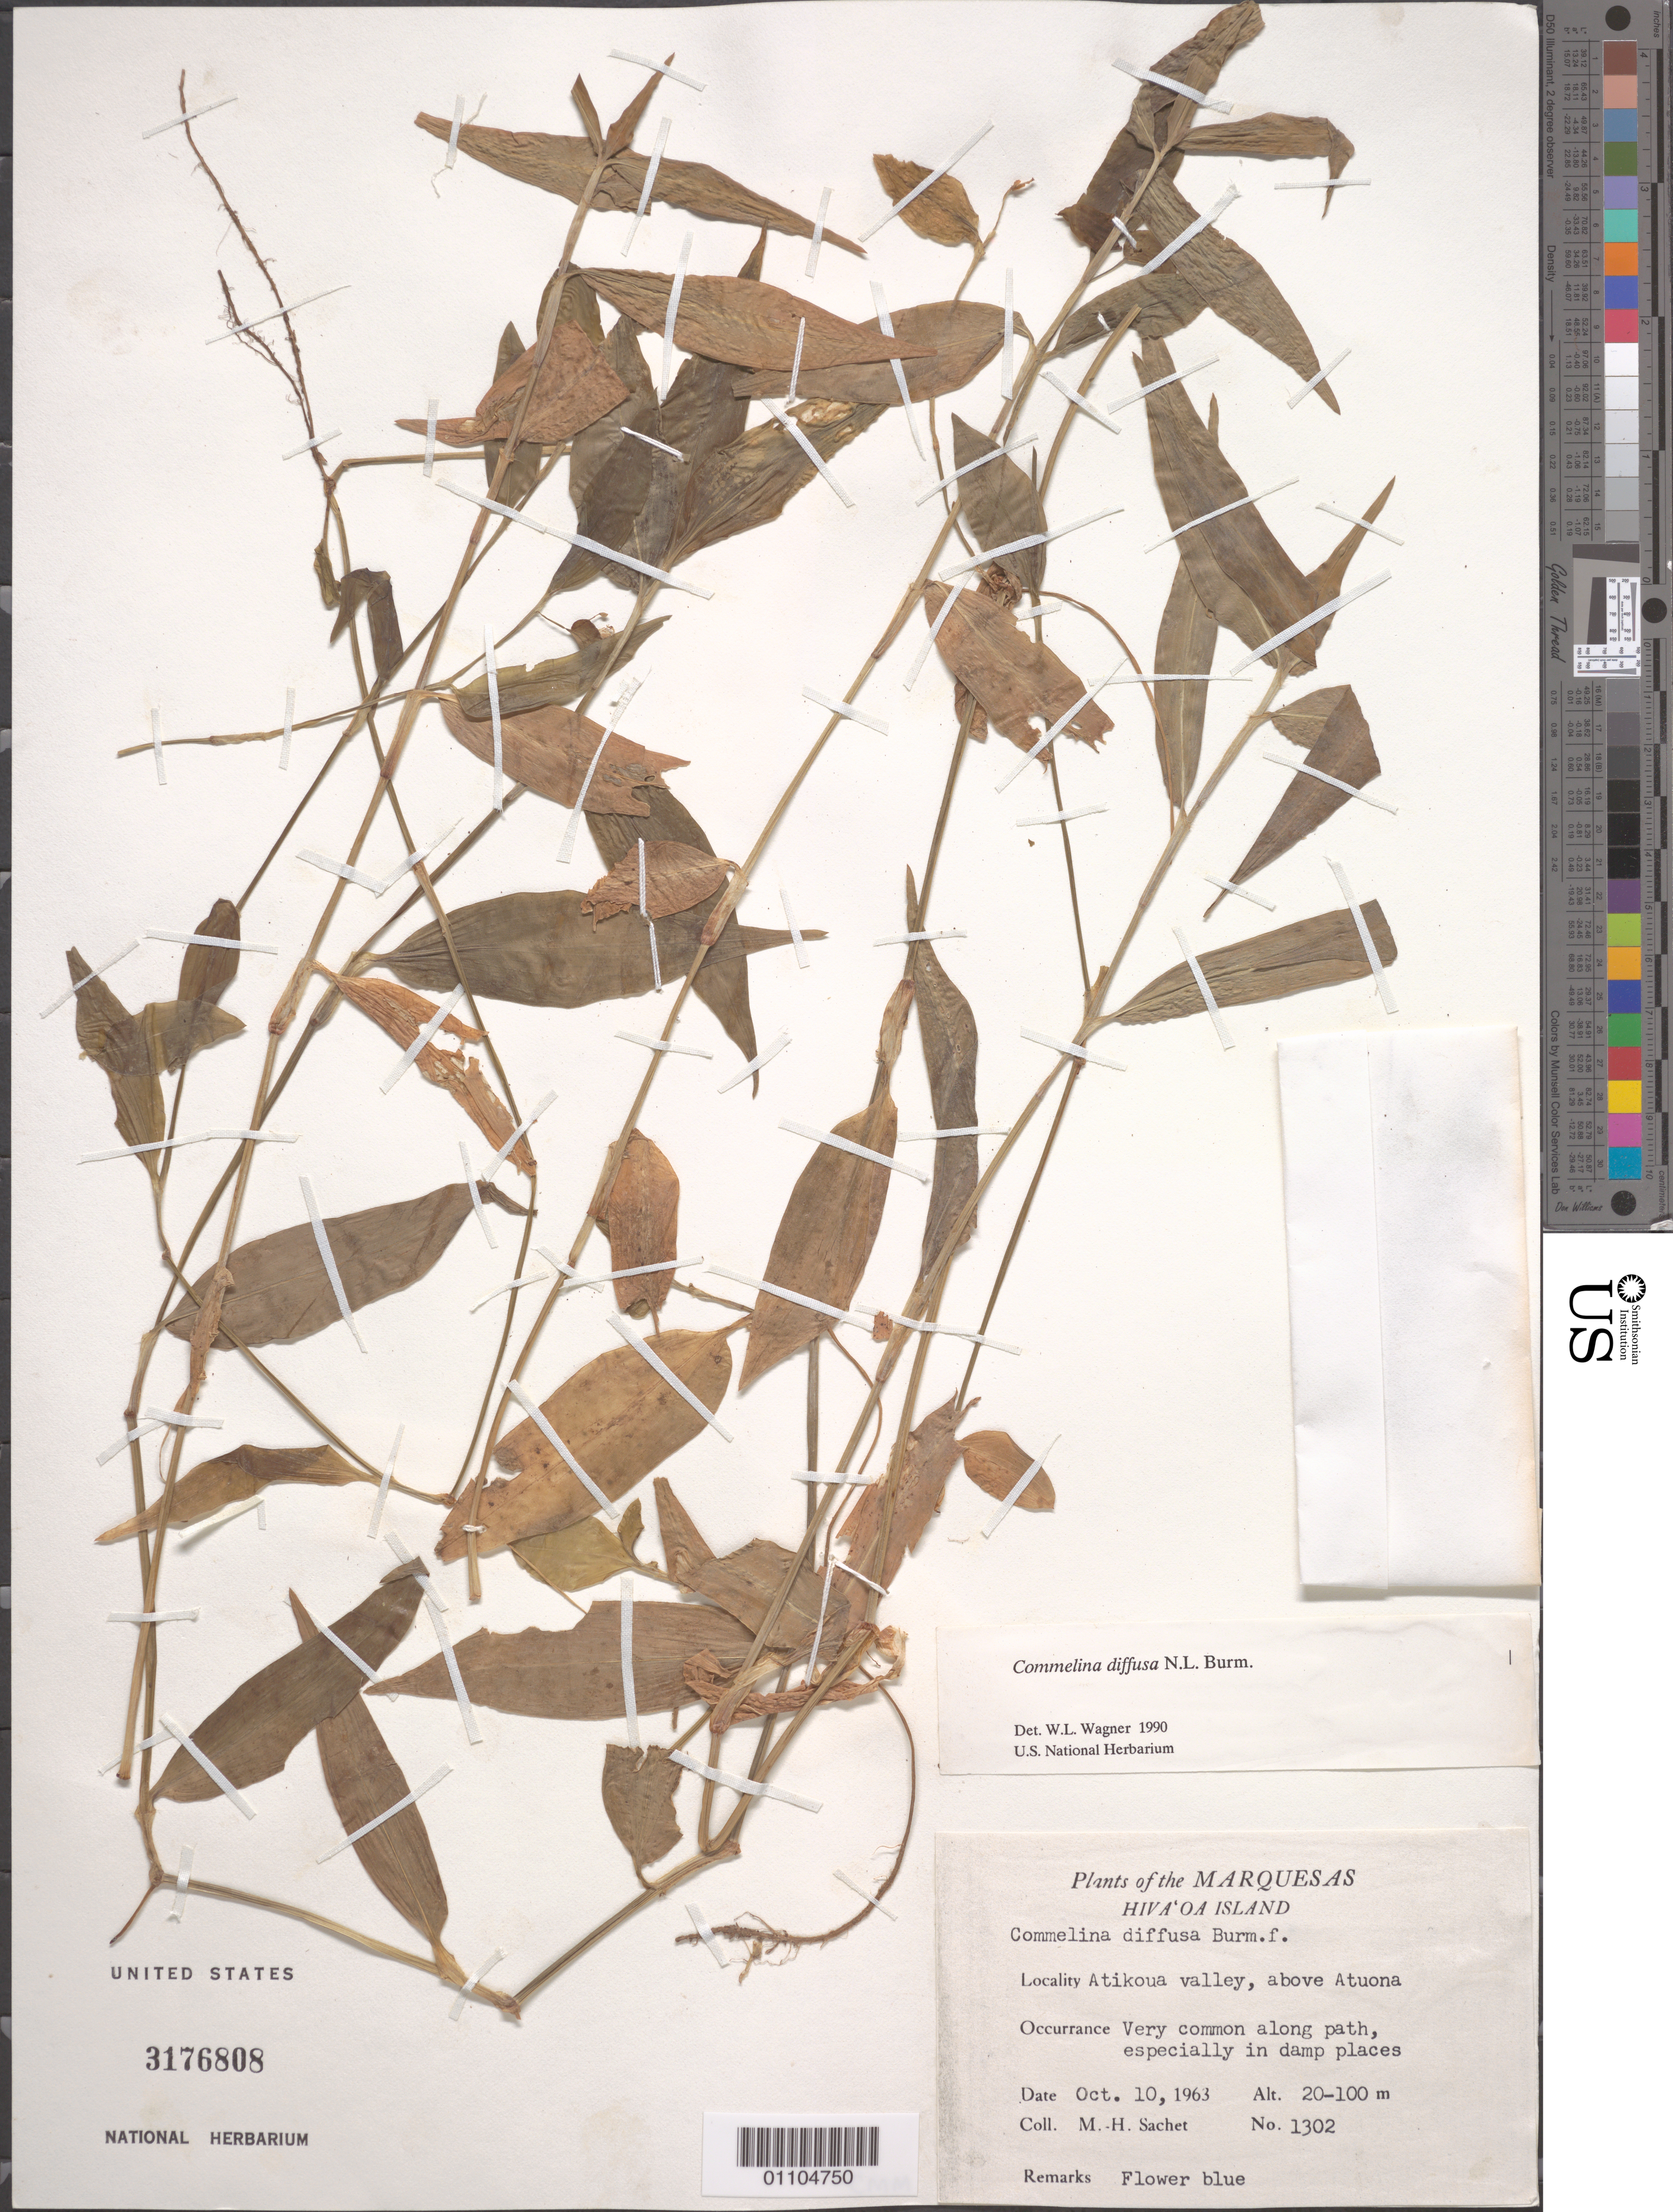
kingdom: Plantae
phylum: Tracheophyta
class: Liliopsida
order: Commelinales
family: Commelinaceae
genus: Commelina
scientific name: Commelina diffusa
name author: Burm. f.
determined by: Wagner, W. L., (BOT), Smithsonian Institution - National Museum of Natural History (UNITED STATES)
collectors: M.-H. Sachet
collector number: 1302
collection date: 1963-10-10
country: French Polynesia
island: Hiva Oa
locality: Atikoua valley, above Atuona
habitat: Very common along path, especially in damp places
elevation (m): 20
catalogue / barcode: US 3176808